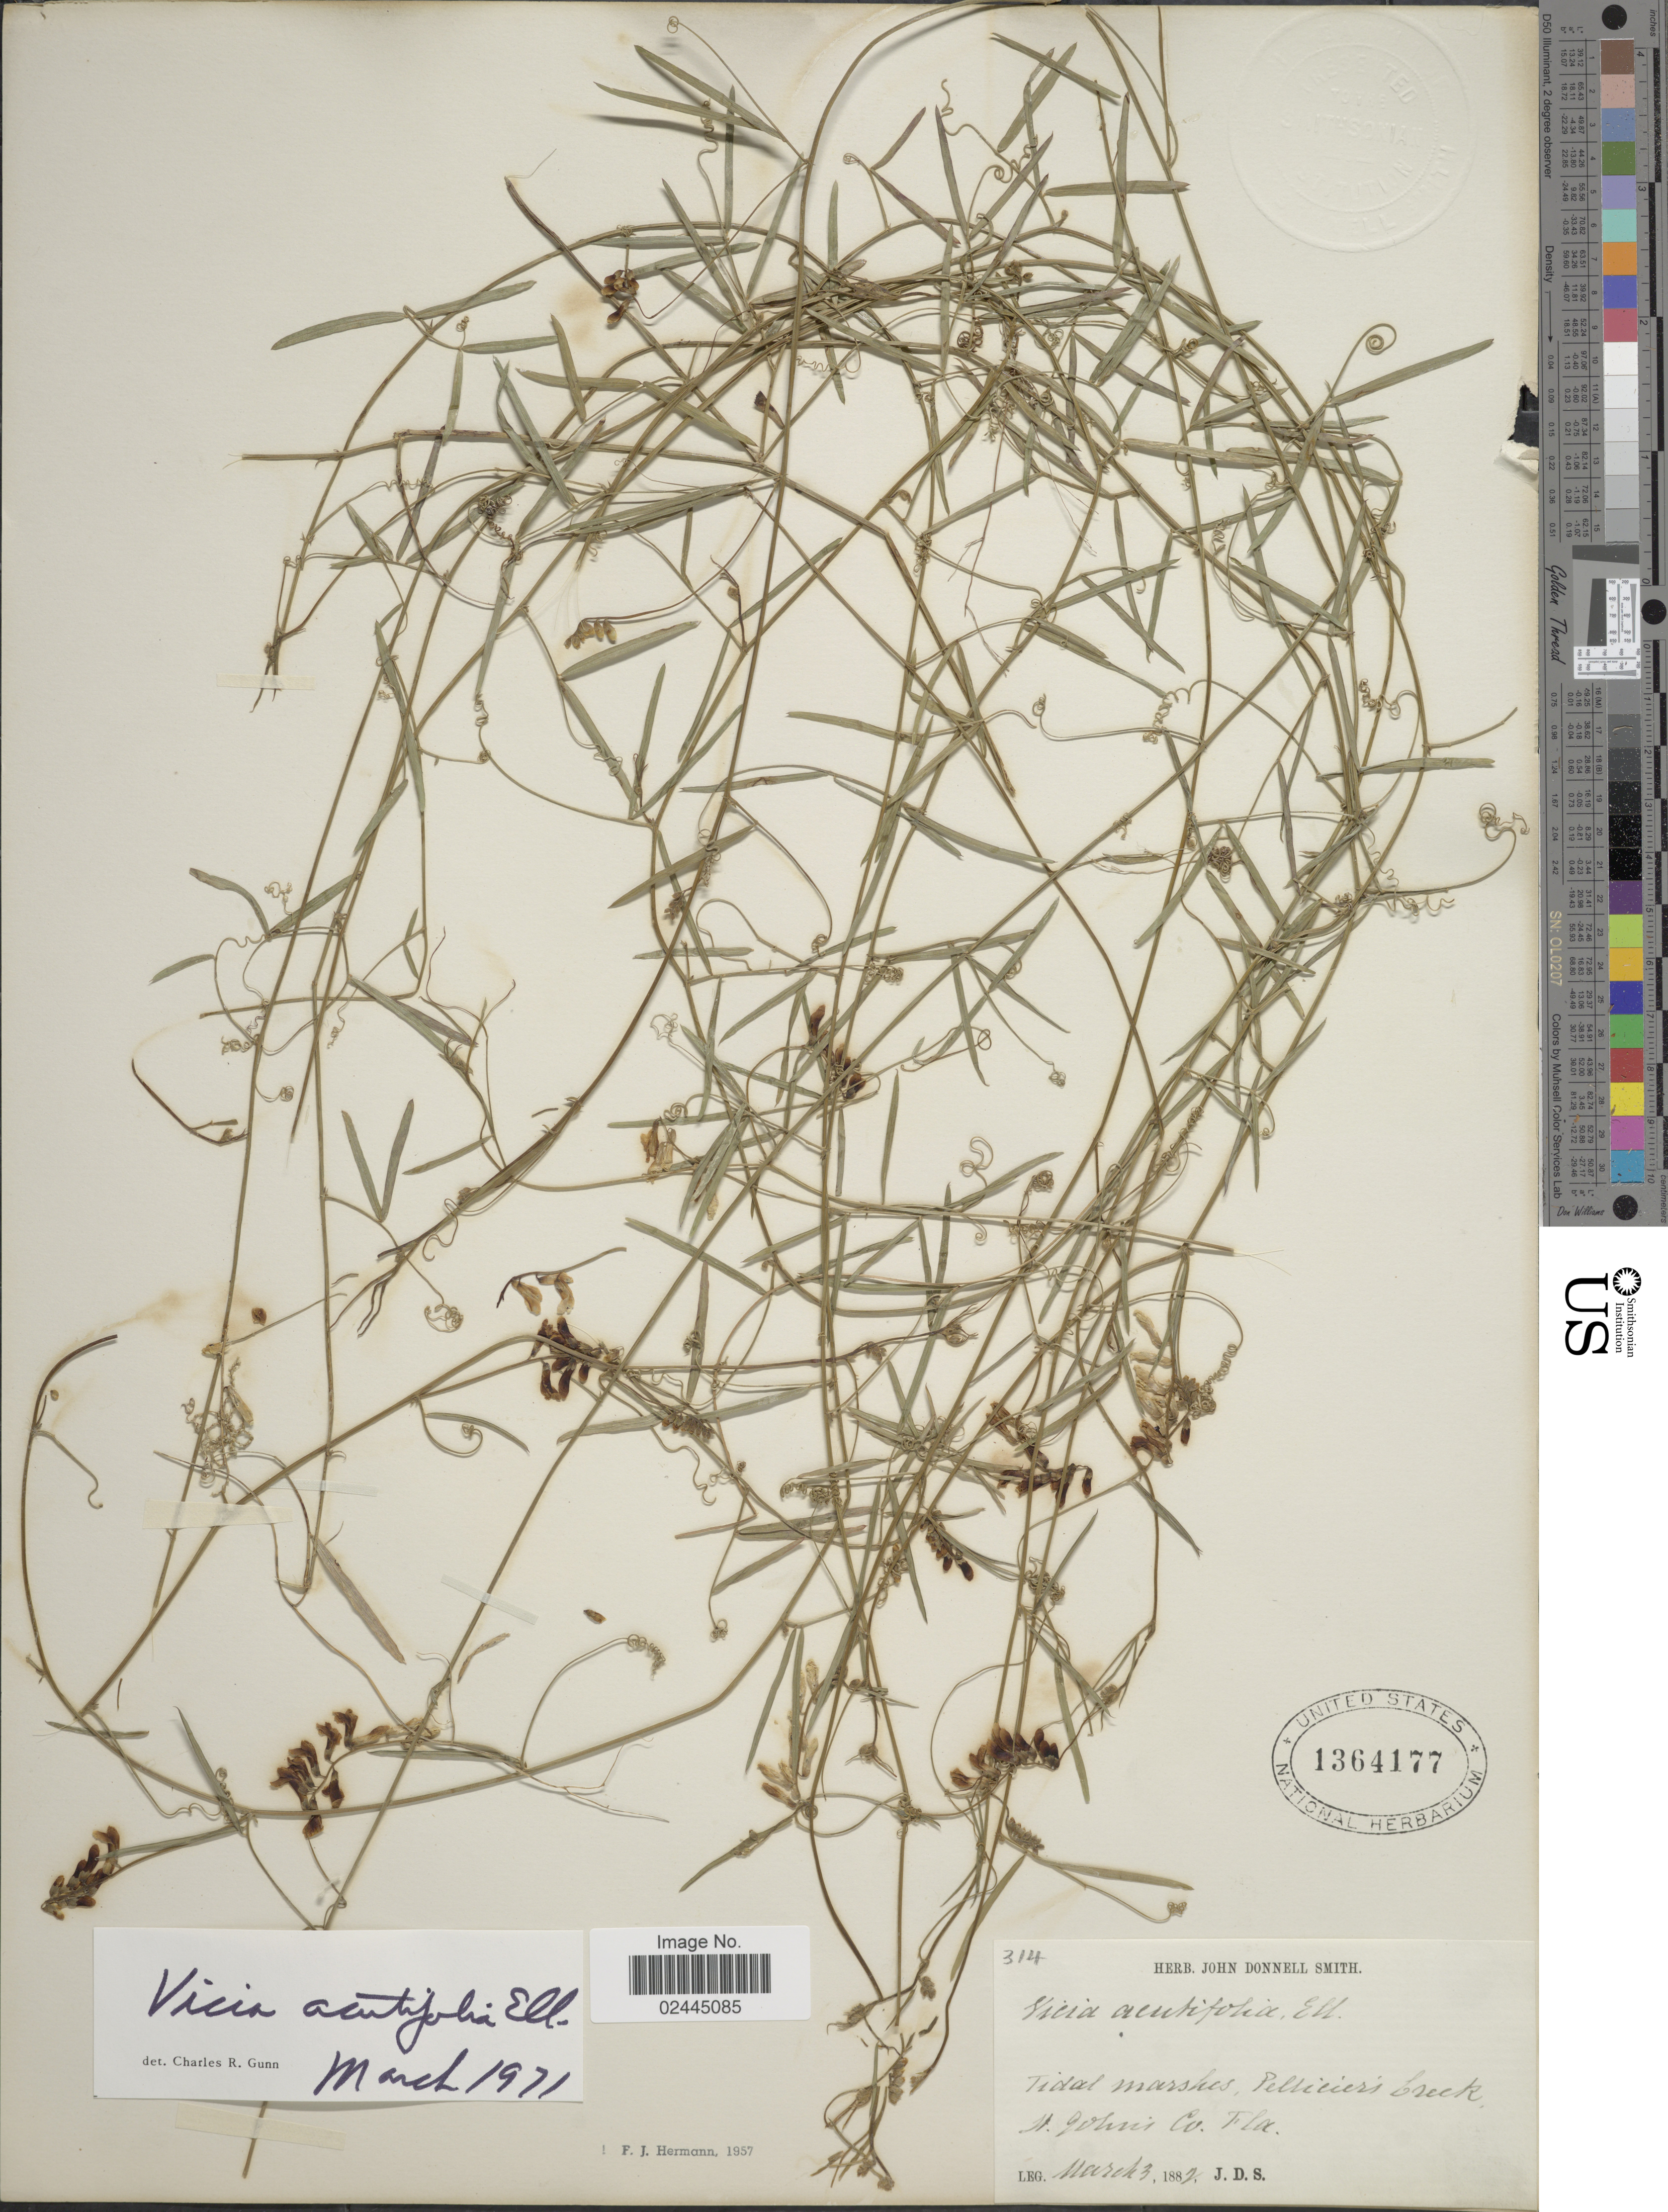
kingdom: Plantae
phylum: Tracheophyta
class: Magnoliopsida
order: Fabales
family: Fabaceae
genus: Vicia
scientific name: Vicia acutifolia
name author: Elliott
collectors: J. Donnell Smith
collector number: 314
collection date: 1882-03-03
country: United States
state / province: Florida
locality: Tidal Marshes, Pelicier's Creek, N. Johns Co., Fla.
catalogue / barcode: US 1364177